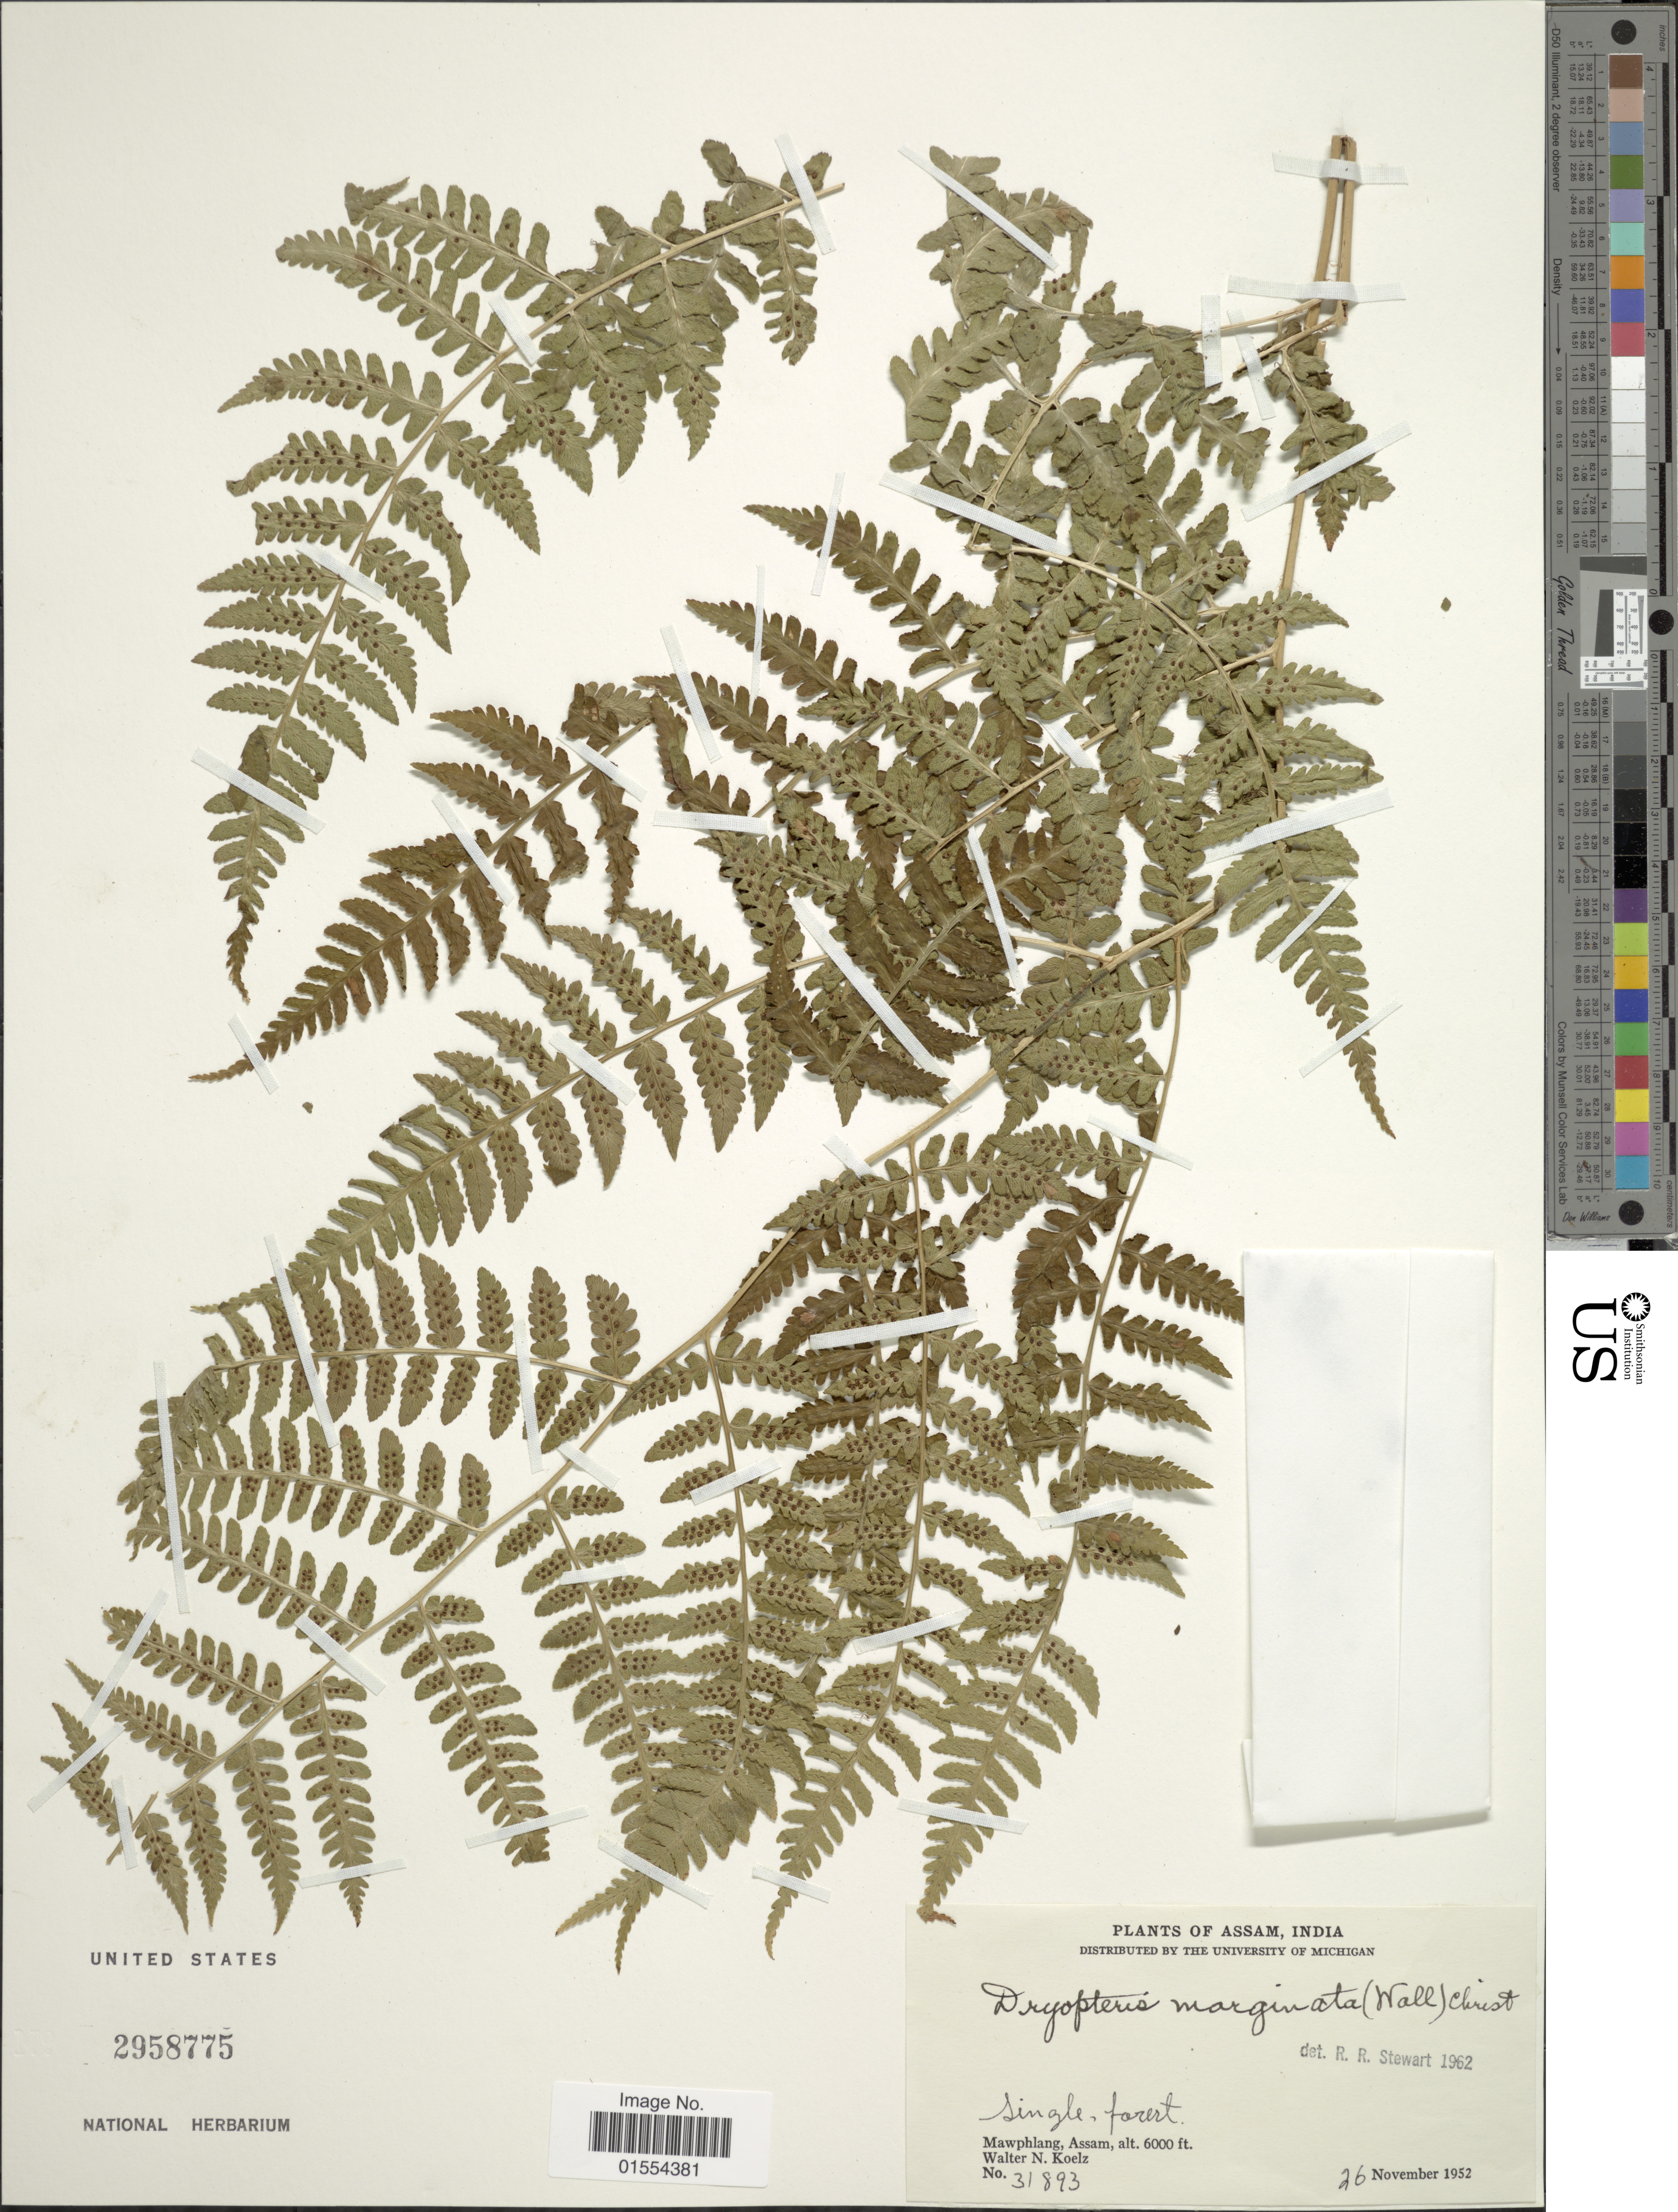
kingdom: Plantae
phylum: Tracheophyta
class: Polypodiopsida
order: Polypodiales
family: Dryopteridaceae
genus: Dryopteris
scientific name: Dryopteris marginata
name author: Christ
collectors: W. N. Koelz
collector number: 31893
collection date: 1952-11-26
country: India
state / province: Assam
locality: Assam, India. Mawphlang Assam.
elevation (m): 1829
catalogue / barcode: US 2958775